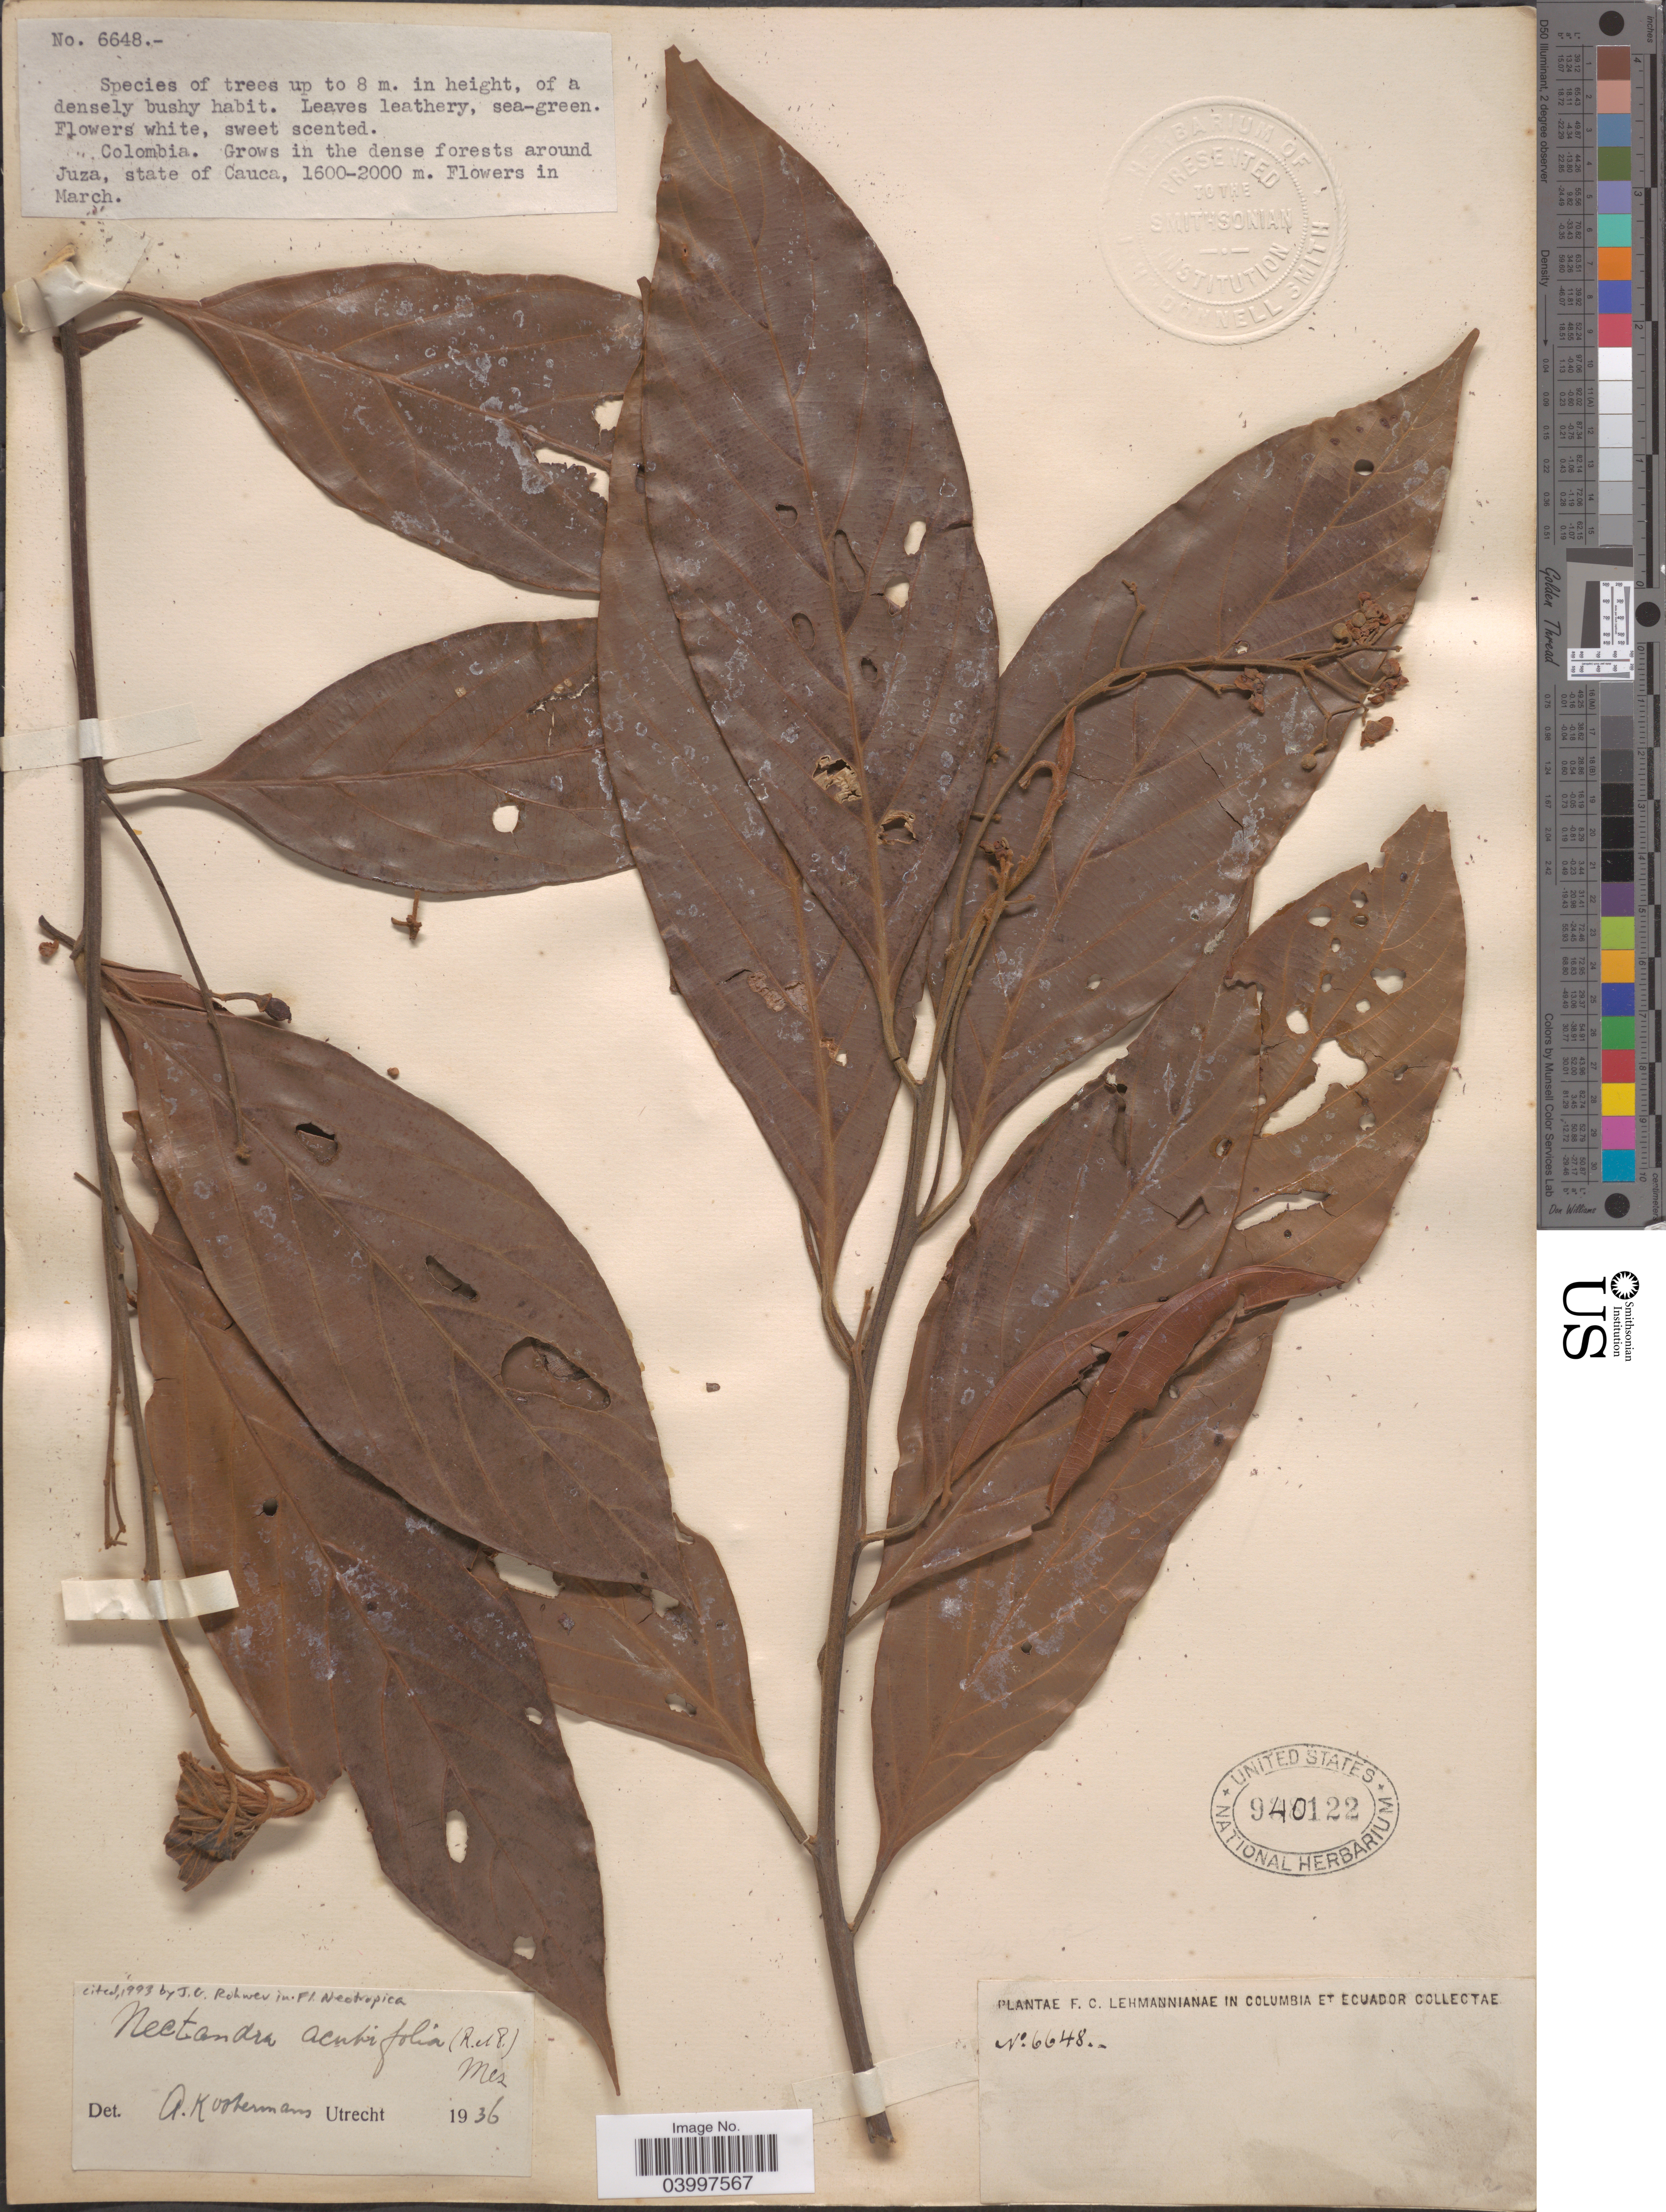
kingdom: Plantae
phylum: Tracheophyta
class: Magnoliopsida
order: Laurales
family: Lauraceae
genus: Nectandra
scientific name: Nectandra acutifolia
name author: (Ruiz & Pav.) Mez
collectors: F. C. Lehmann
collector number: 6648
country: Colombia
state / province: Cauca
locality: In the dense forests around Juza.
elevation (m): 1600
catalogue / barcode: US 940122